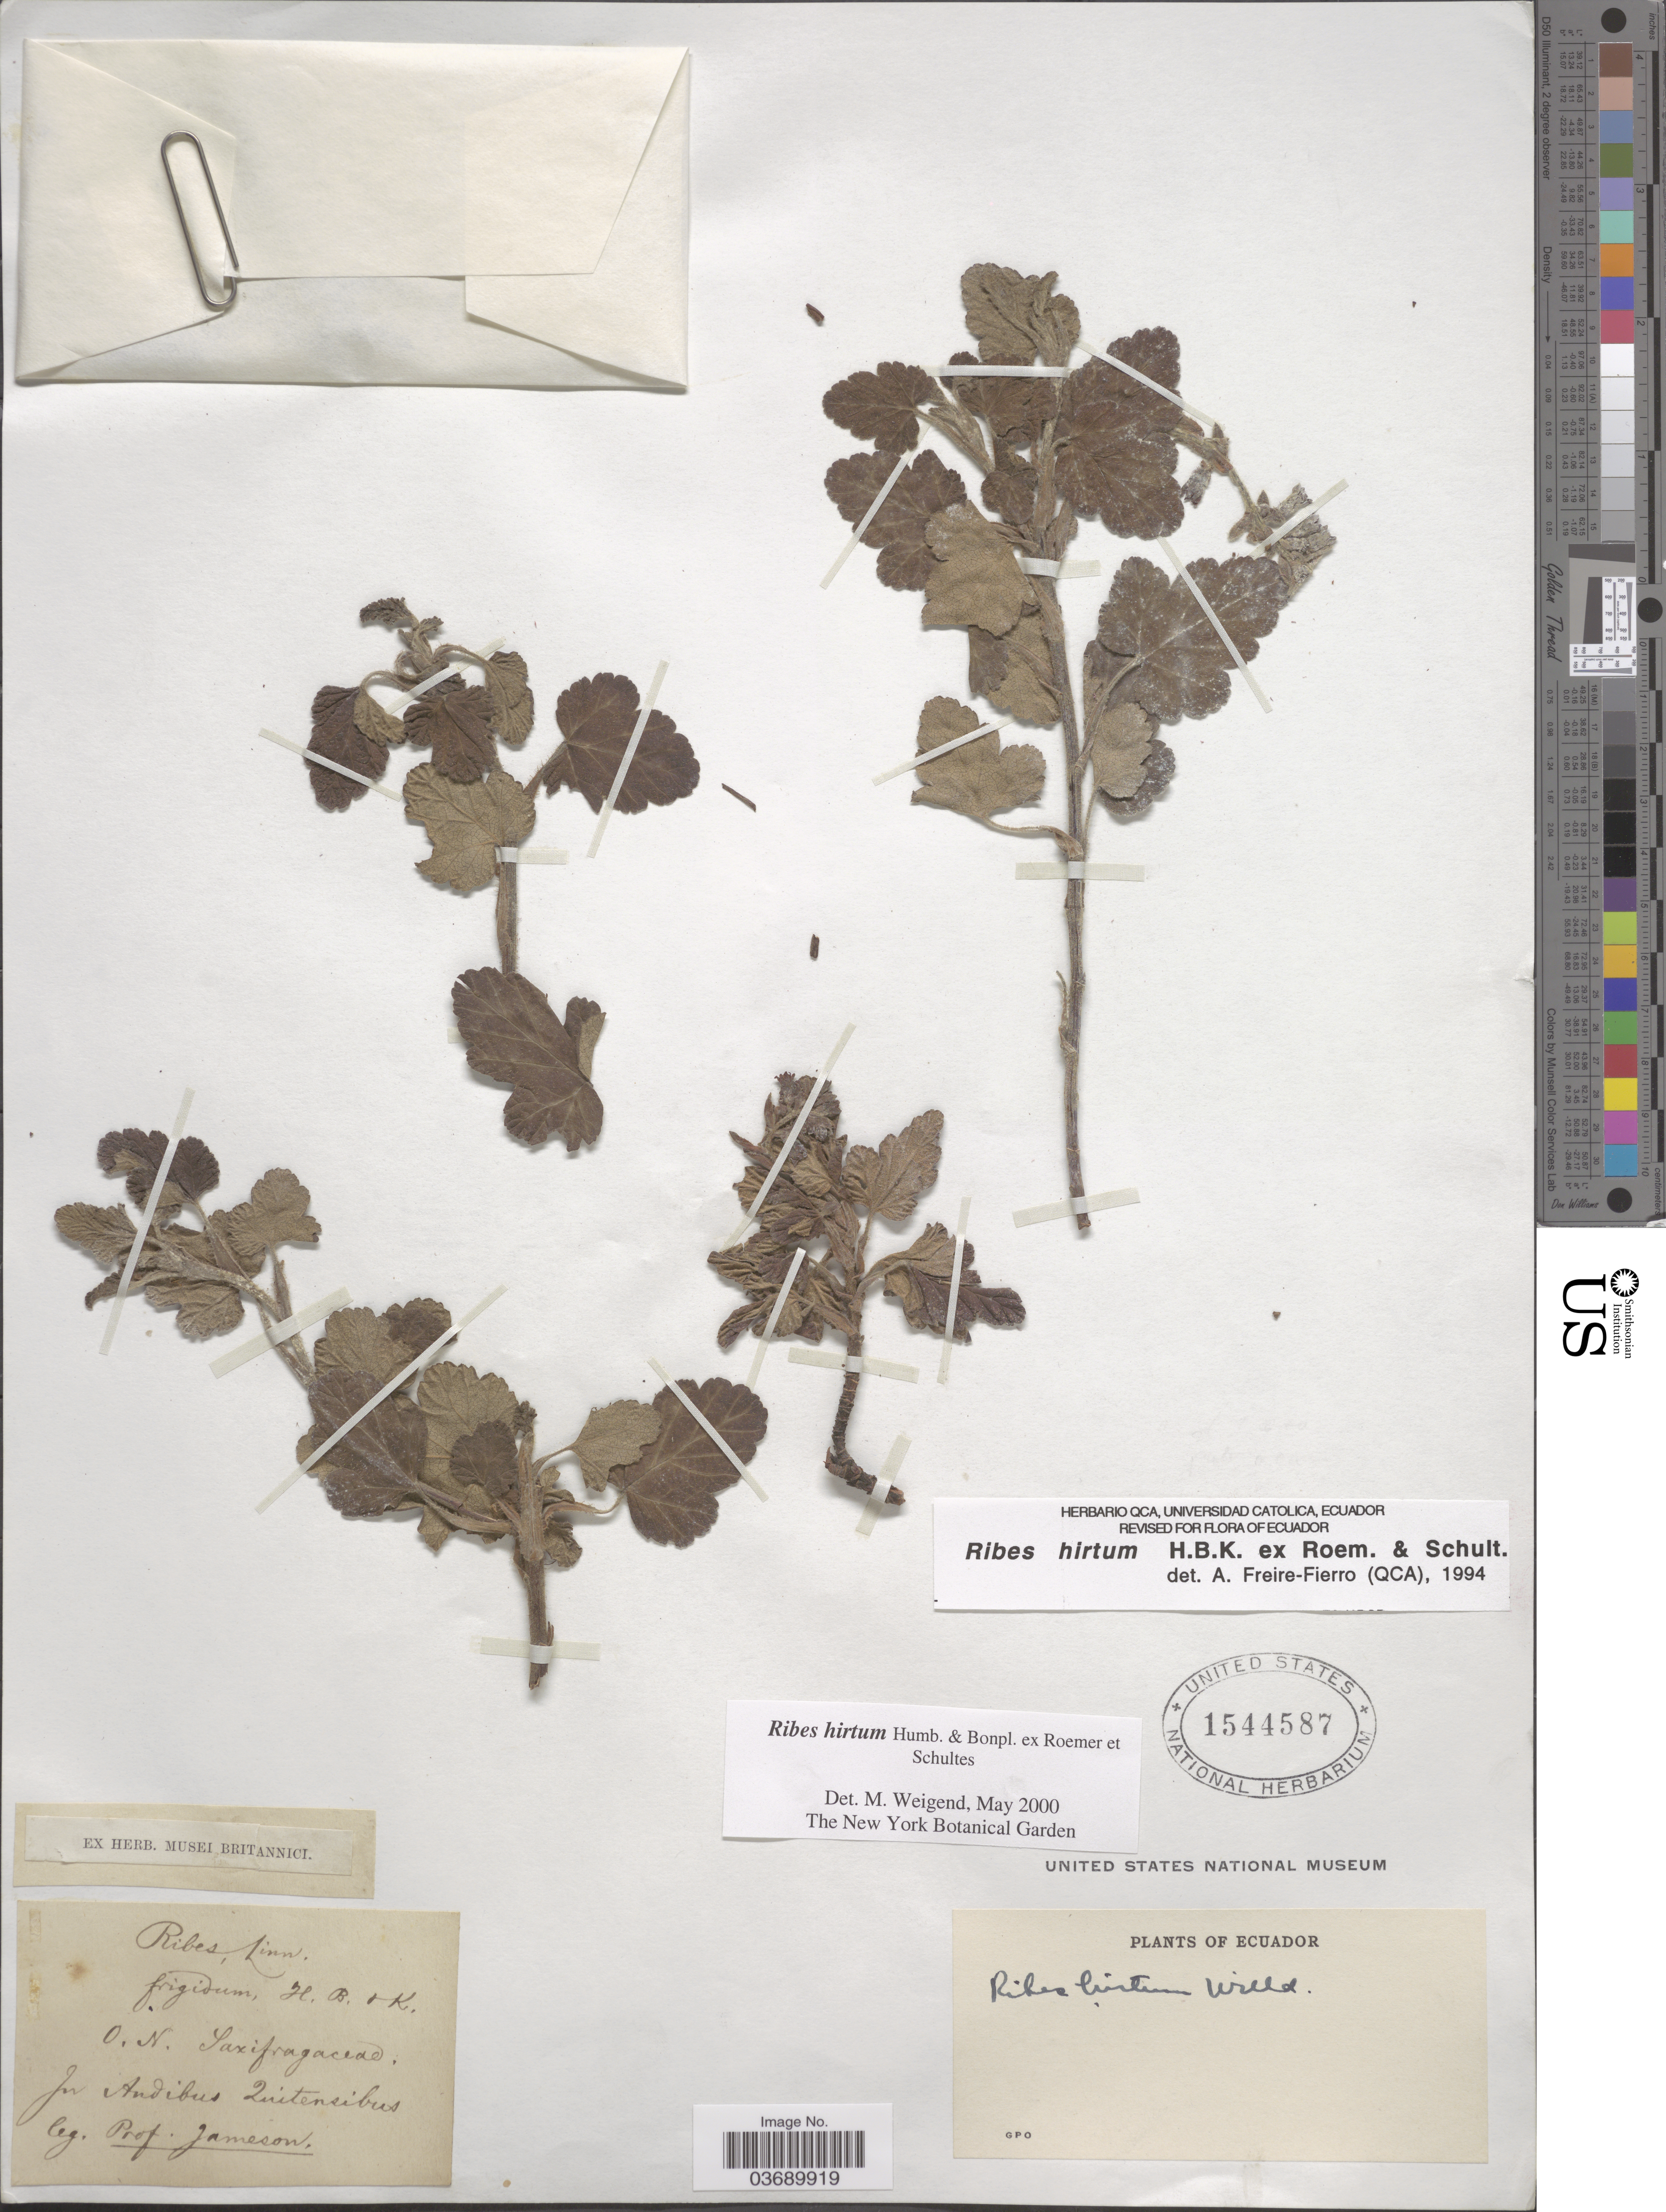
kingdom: Plantae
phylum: Tracheophyta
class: Magnoliopsida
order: Saxifragales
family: Grossulariaceae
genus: Ribes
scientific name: Ribes hirtum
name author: Roem. & Schult.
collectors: Prof. Jameson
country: Ecuador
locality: In Andibus Zuitensibus.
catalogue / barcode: US 1544587